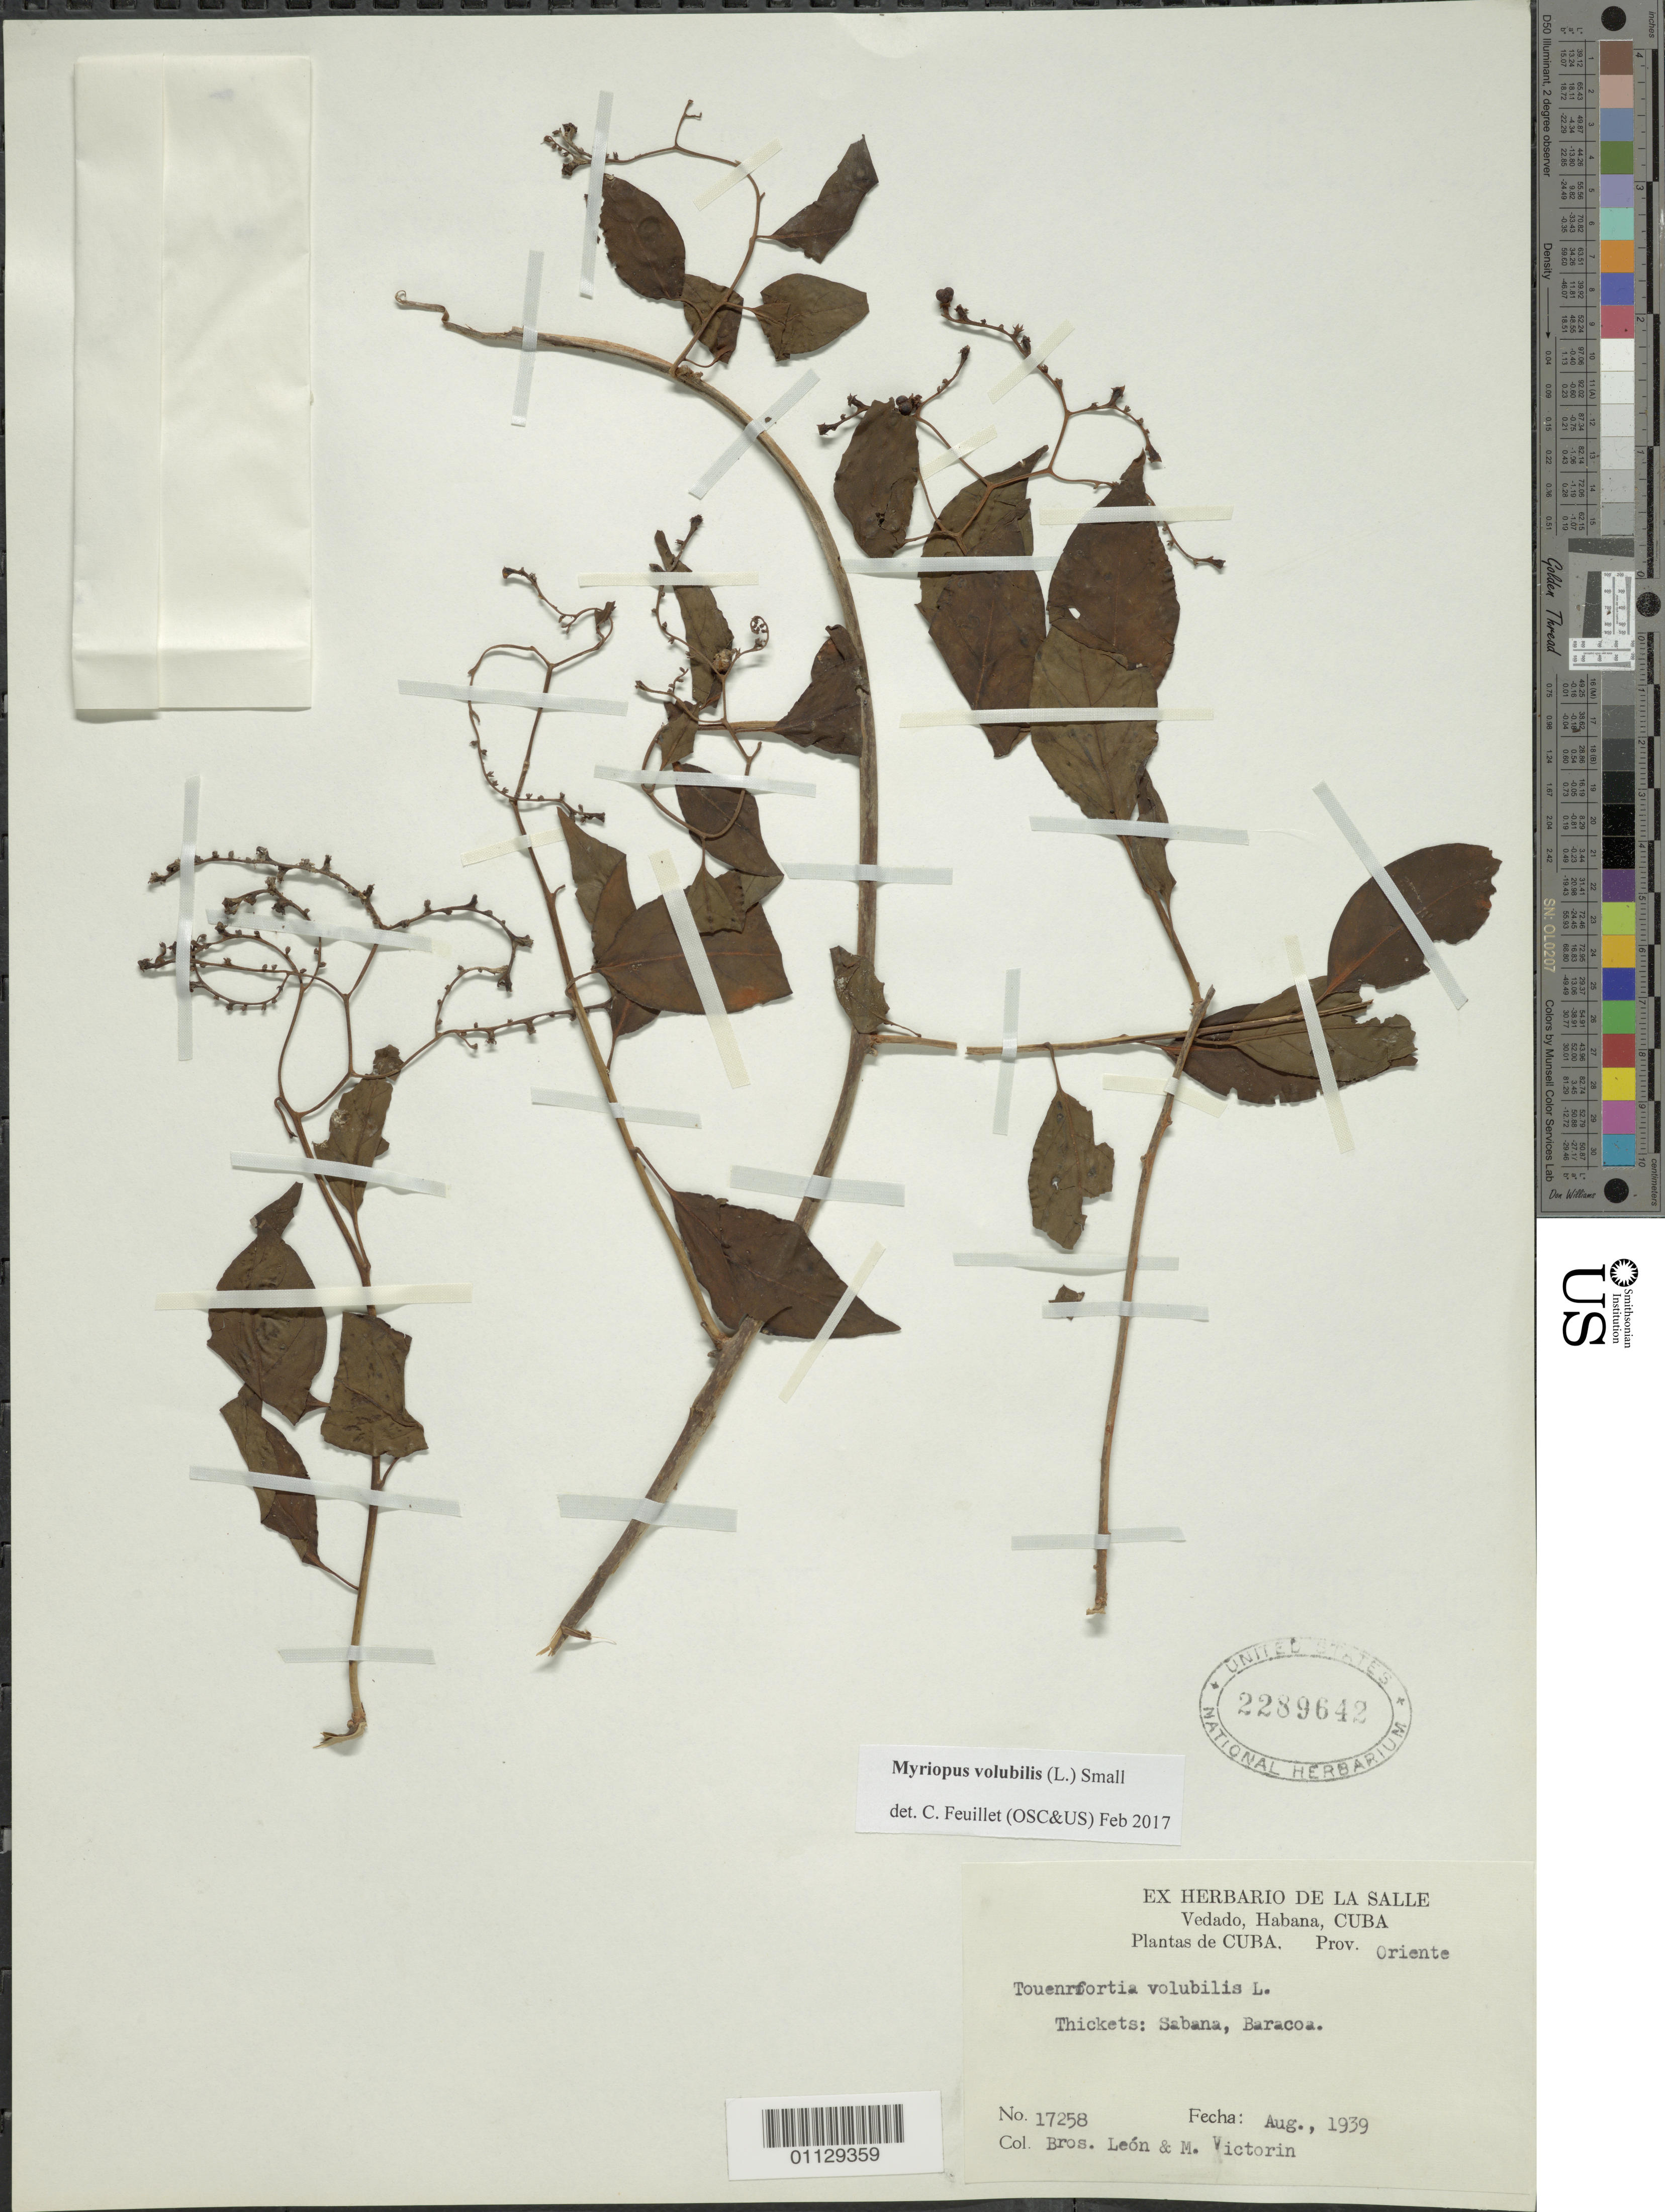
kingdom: Plantae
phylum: Tracheophyta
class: Magnoliopsida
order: Boraginales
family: Heliotropiaceae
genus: Myriopus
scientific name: Myriopus volubilis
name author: (L.) Small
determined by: Feuillet, C.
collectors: Bro. León & M. Victorin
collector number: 17258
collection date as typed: Aug 1939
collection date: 1939-08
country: Cuba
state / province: Oriente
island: Cuba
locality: Sabana, Baracoa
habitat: Thickets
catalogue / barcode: US 2289642